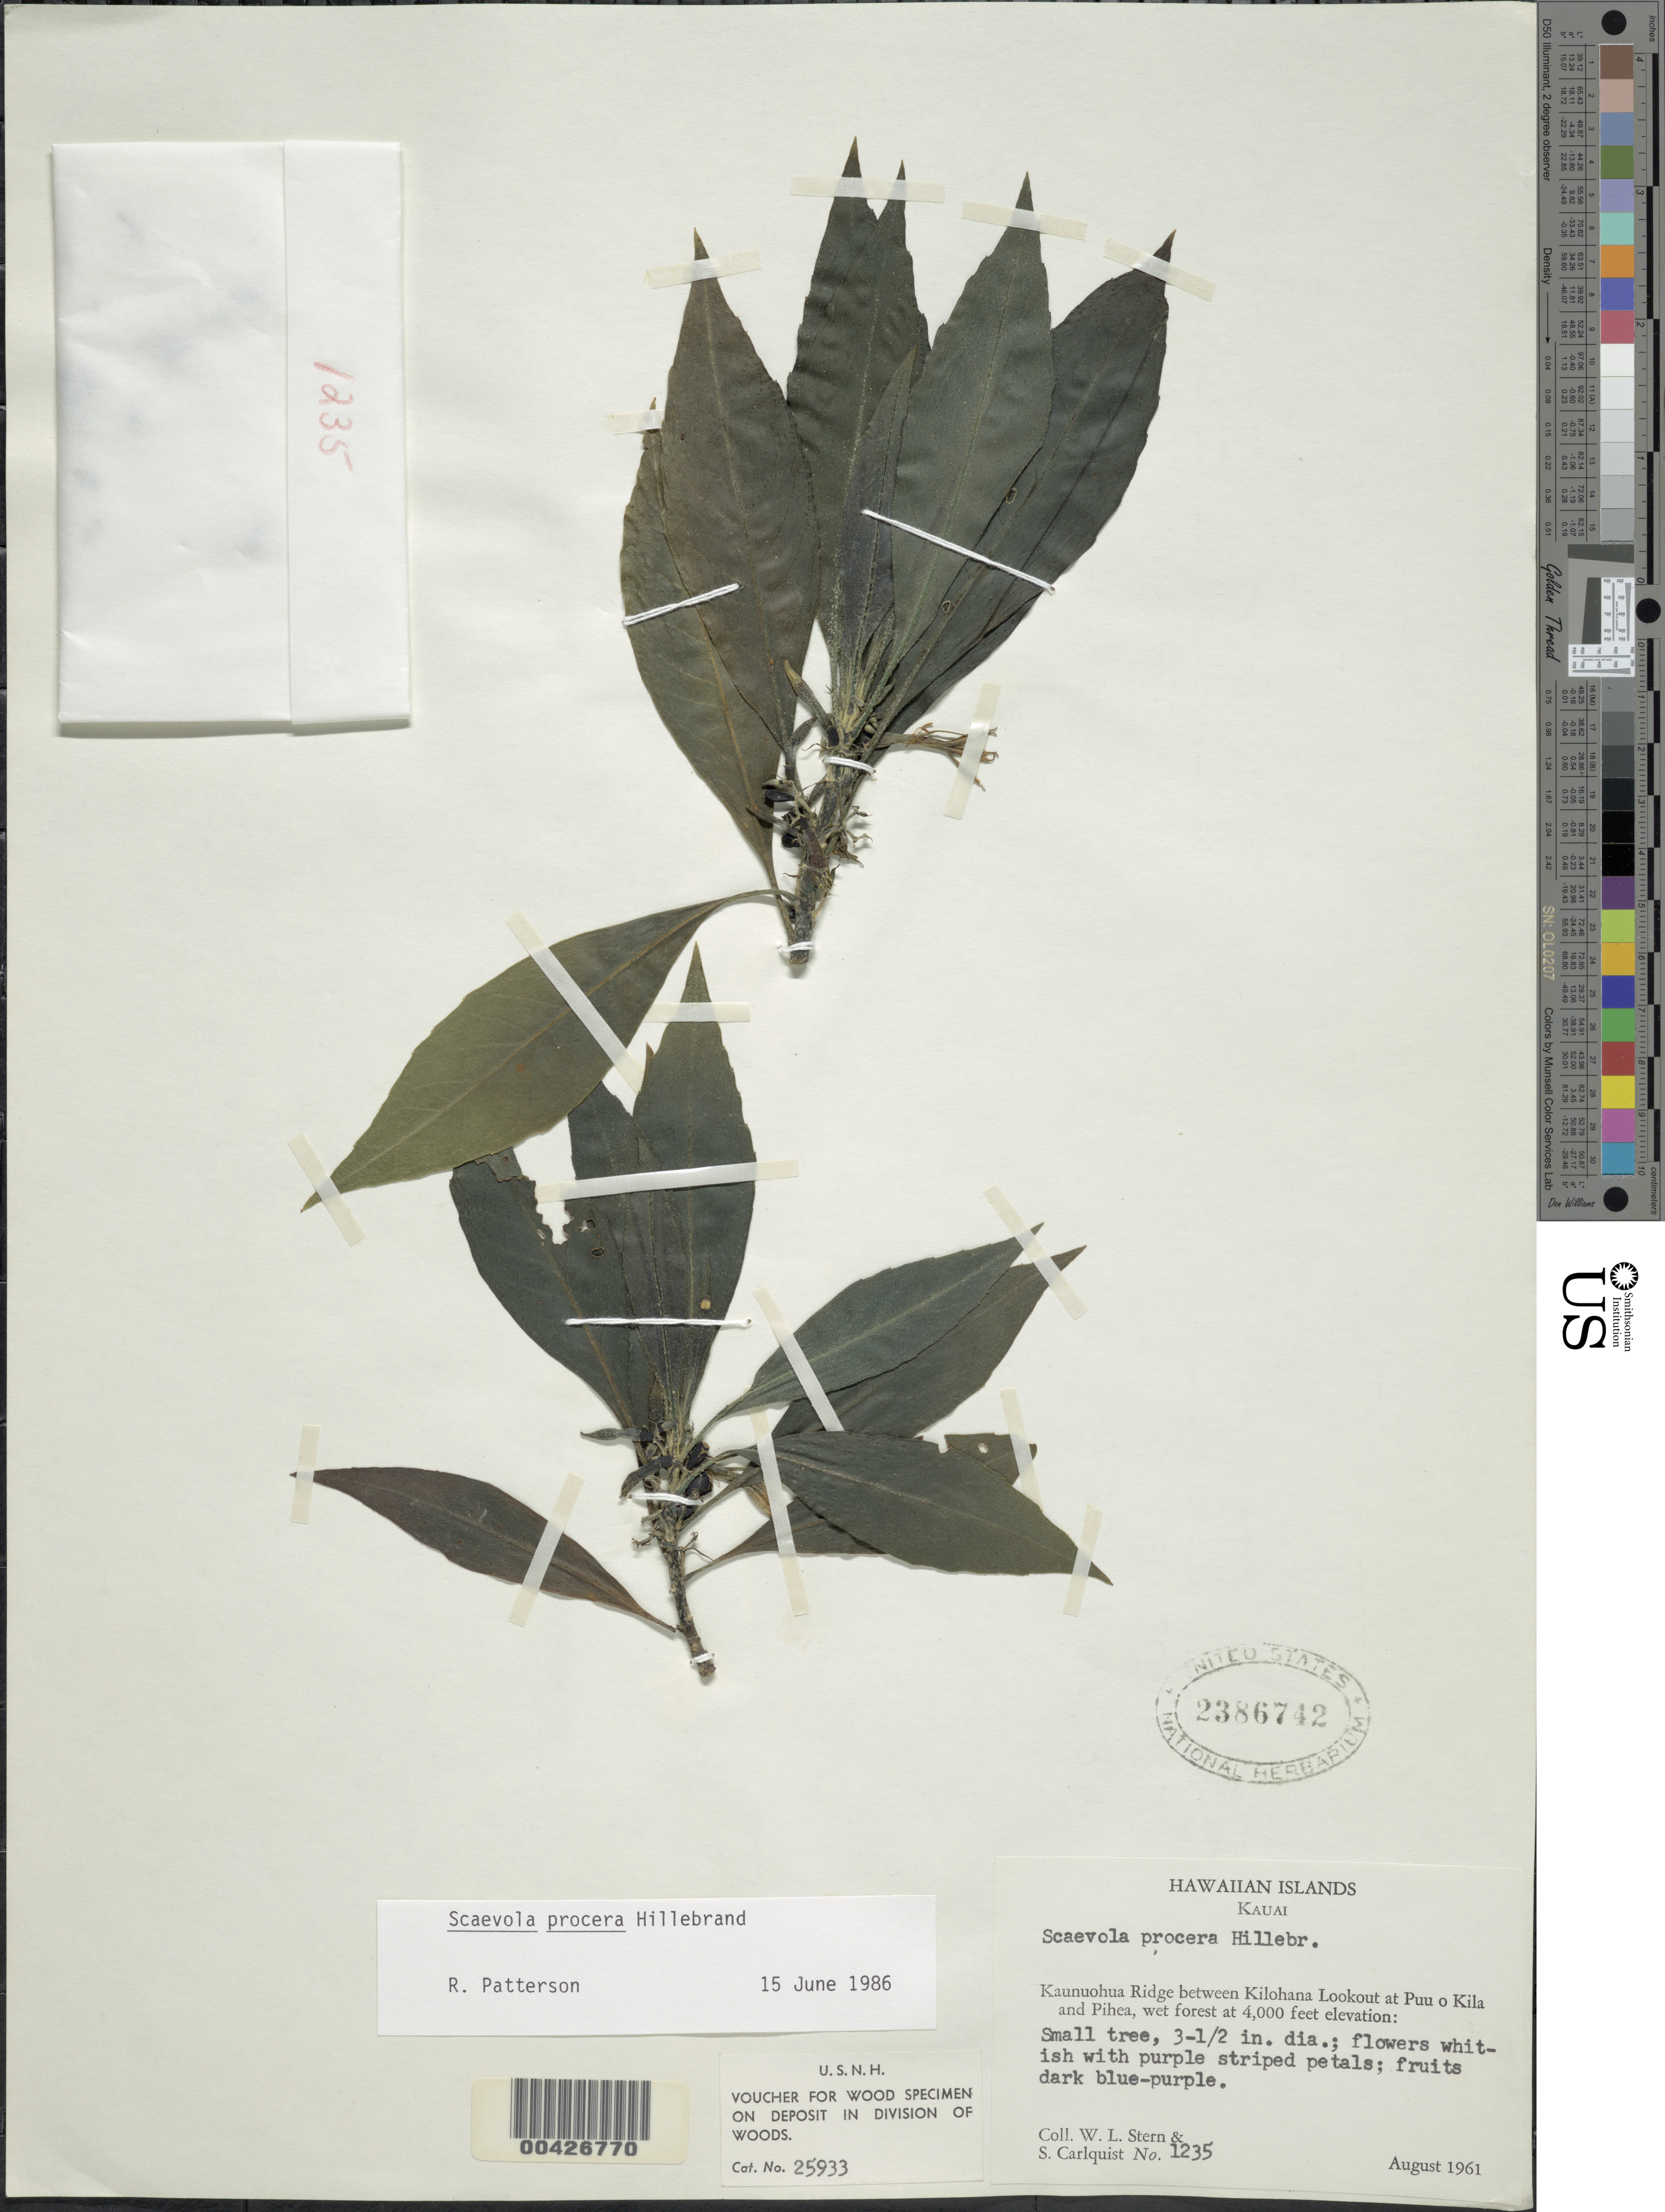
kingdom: Plantae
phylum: Tracheophyta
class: Magnoliopsida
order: Asterales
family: Goodeniaceae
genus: Scaevola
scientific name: Scaevola procera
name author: Hillebr.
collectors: W. L. Stern & S. Carlquist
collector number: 1235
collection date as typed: Aug 1961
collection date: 1961-08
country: United States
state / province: Hawaii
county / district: Kauai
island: Kaua'i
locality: Kaunuohua Ridge between Kilohana Lookout at Puu o Kila and Pihea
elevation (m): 1219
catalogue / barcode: US 2386742